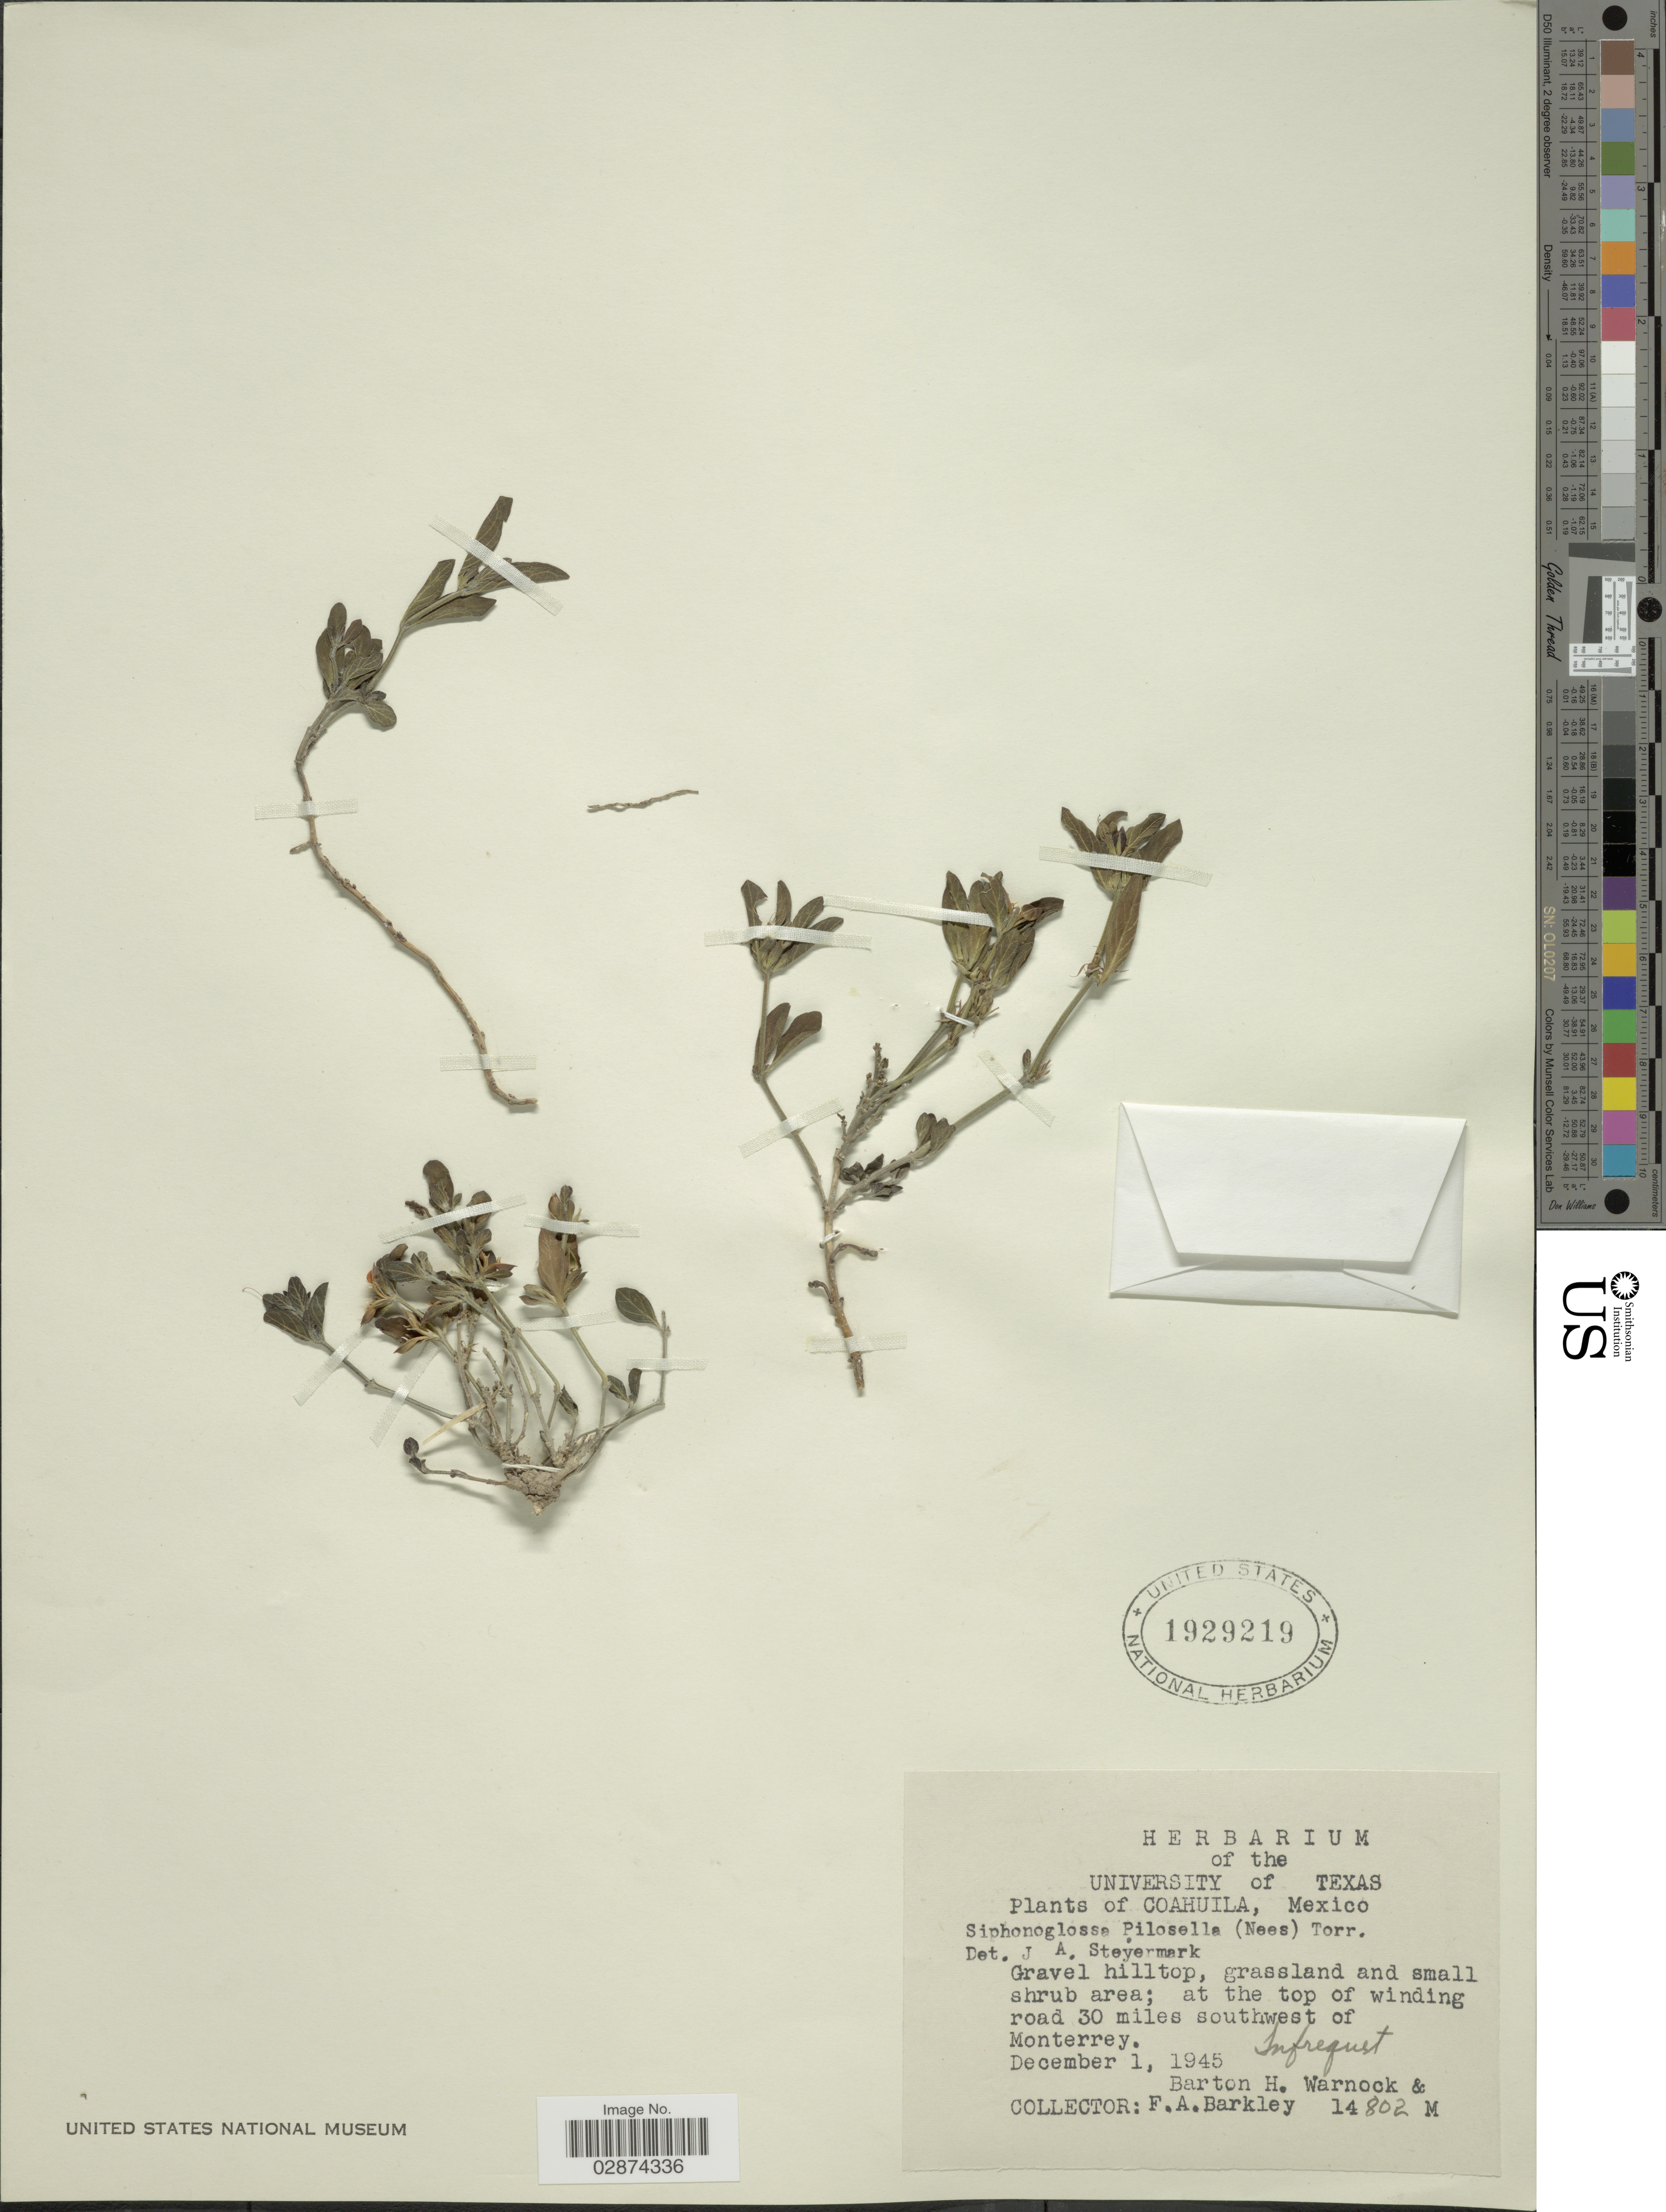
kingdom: Plantae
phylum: Tracheophyta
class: Magnoliopsida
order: Lamiales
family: Acanthaceae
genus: Justicia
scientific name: Justicia pilosella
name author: (Nees) Hilsenb.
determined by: Fisher, Amanda, (LOB), California State University, Long Beach (UNITED STATES)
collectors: B. H. Warnock & F. A. Barkley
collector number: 14802 M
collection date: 1945-12-01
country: Mexico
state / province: Coahuila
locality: At the top of winding road 30 miles southwest of Monterrey.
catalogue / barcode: US 1929219